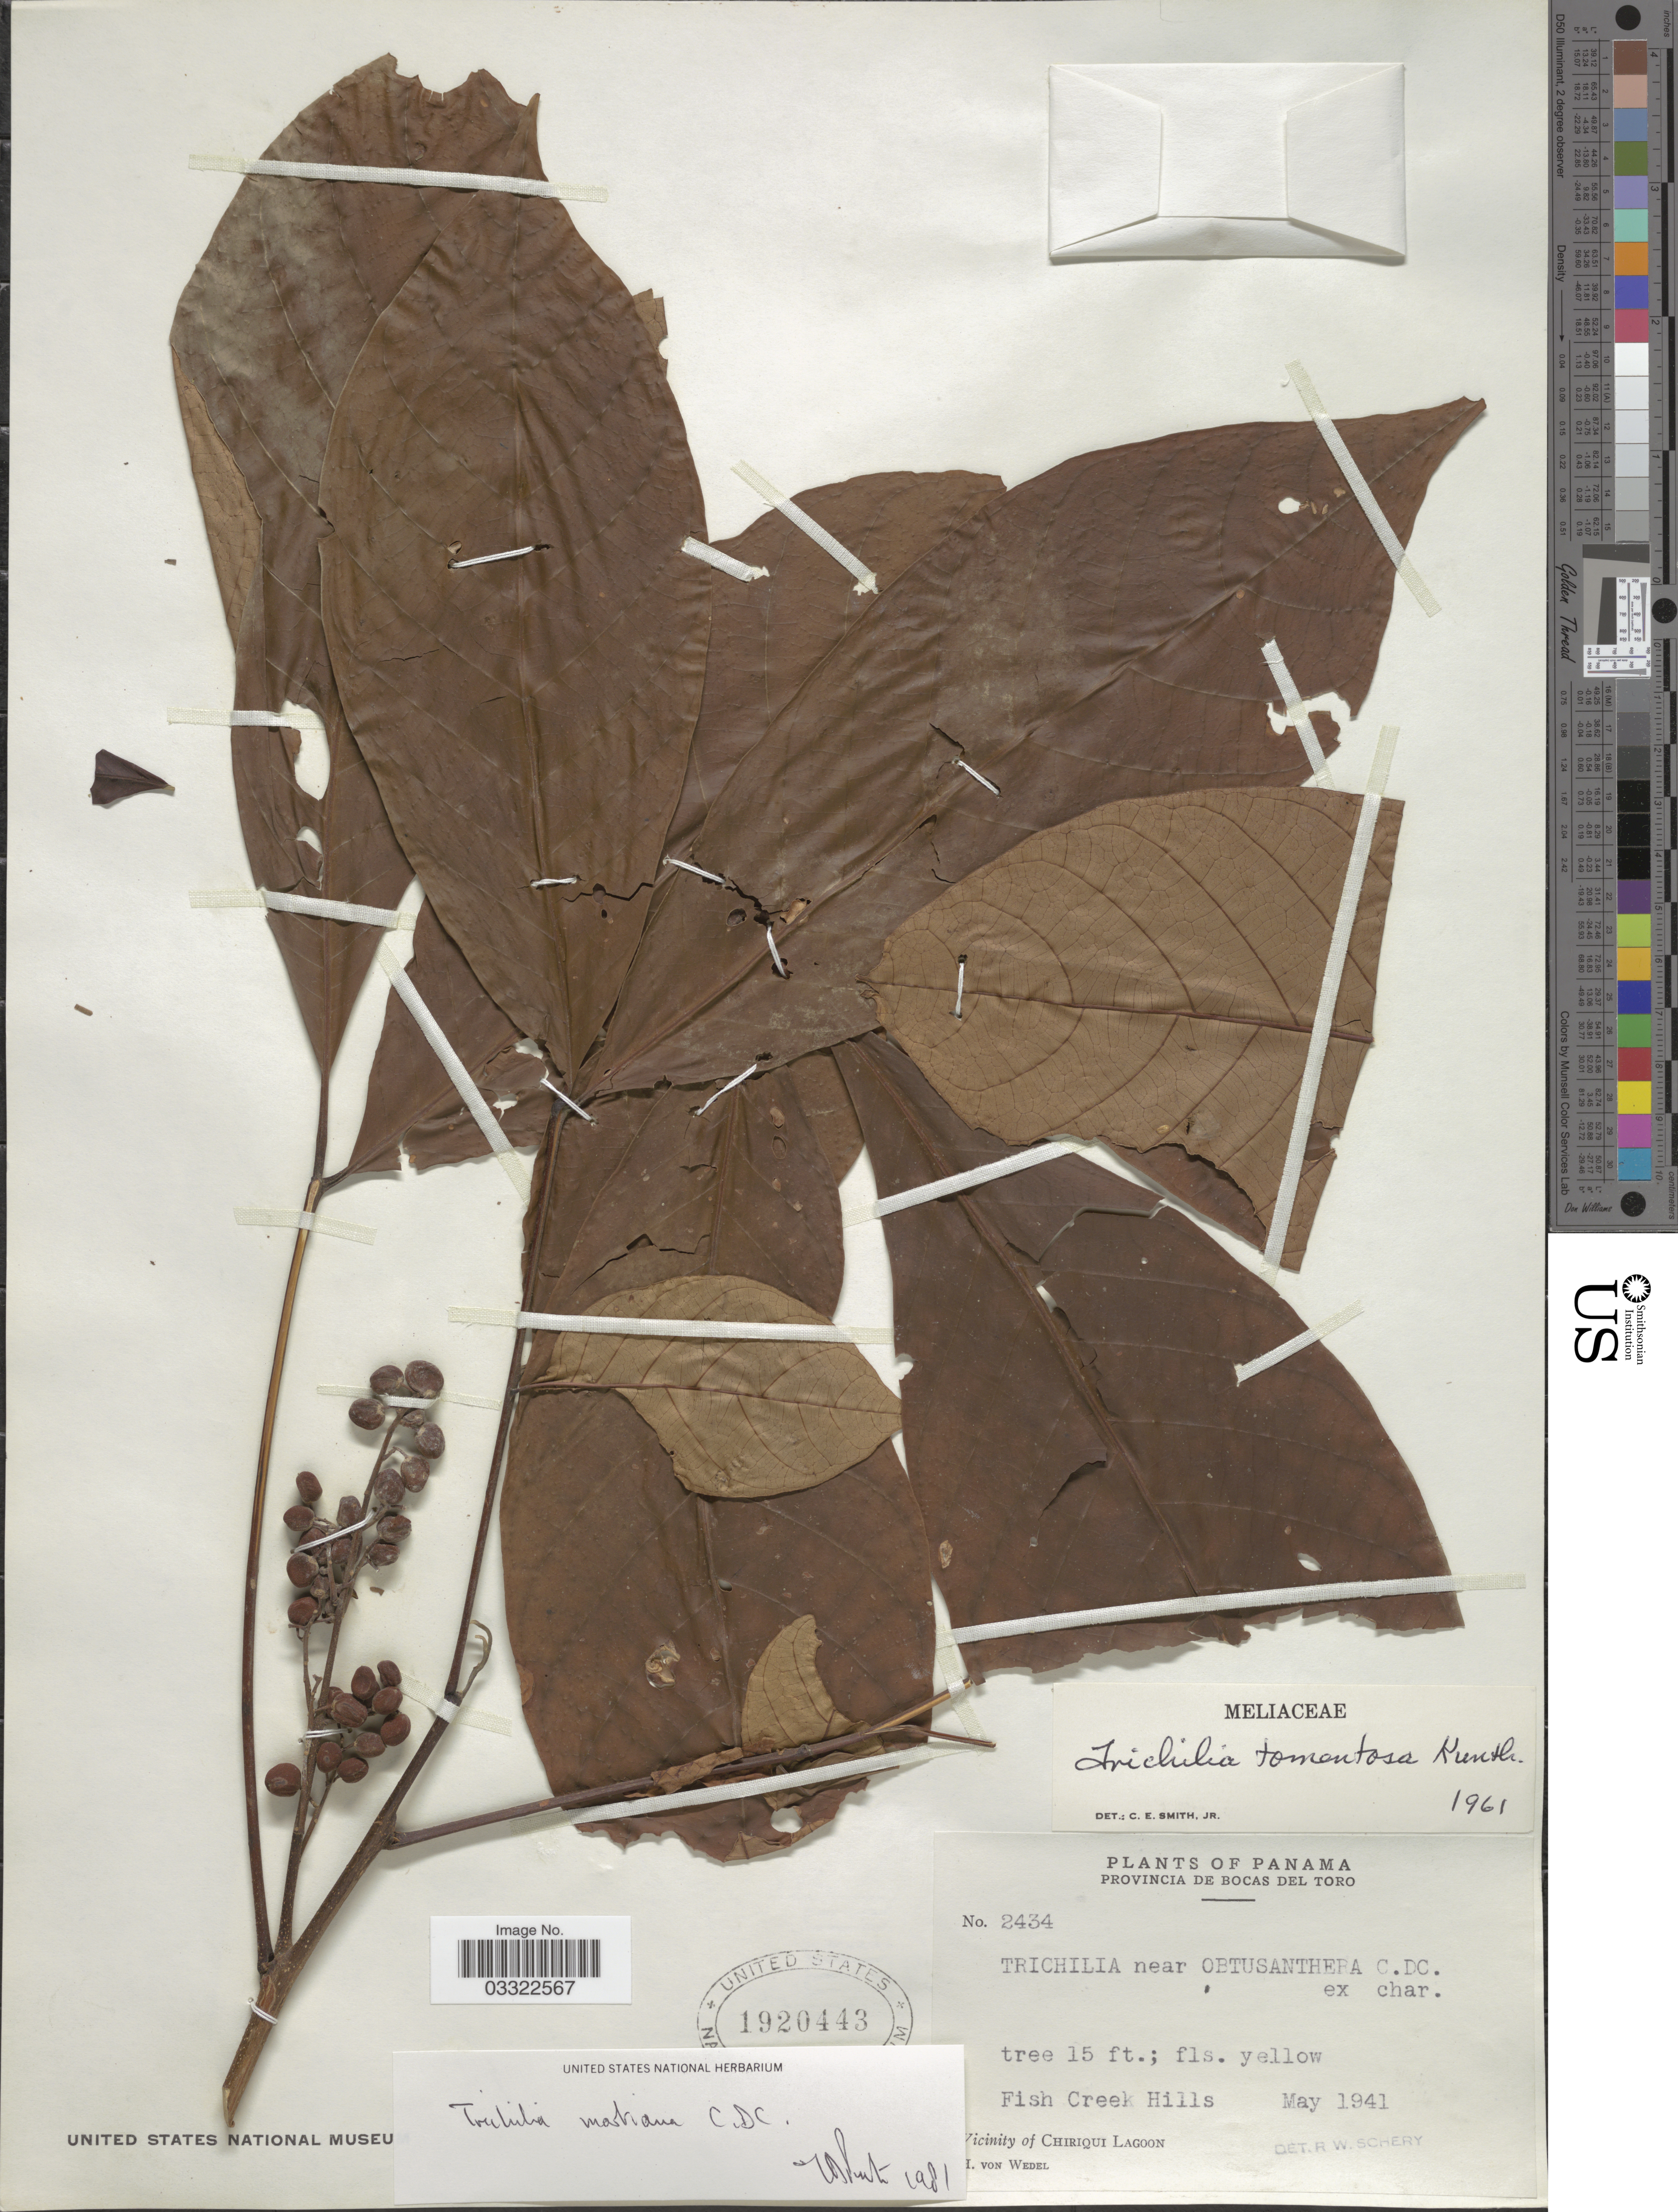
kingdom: Plantae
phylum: Tracheophyta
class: Magnoliopsida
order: Sapindales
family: Meliaceae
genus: Trichilia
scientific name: Trichilia martiana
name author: C. DC.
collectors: H. von Wedel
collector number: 2434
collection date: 1941-05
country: Panama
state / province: Bocas del Toro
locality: Fish Creek Hills. Vicinity of Chiriqui Lagoon.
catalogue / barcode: US 1920443